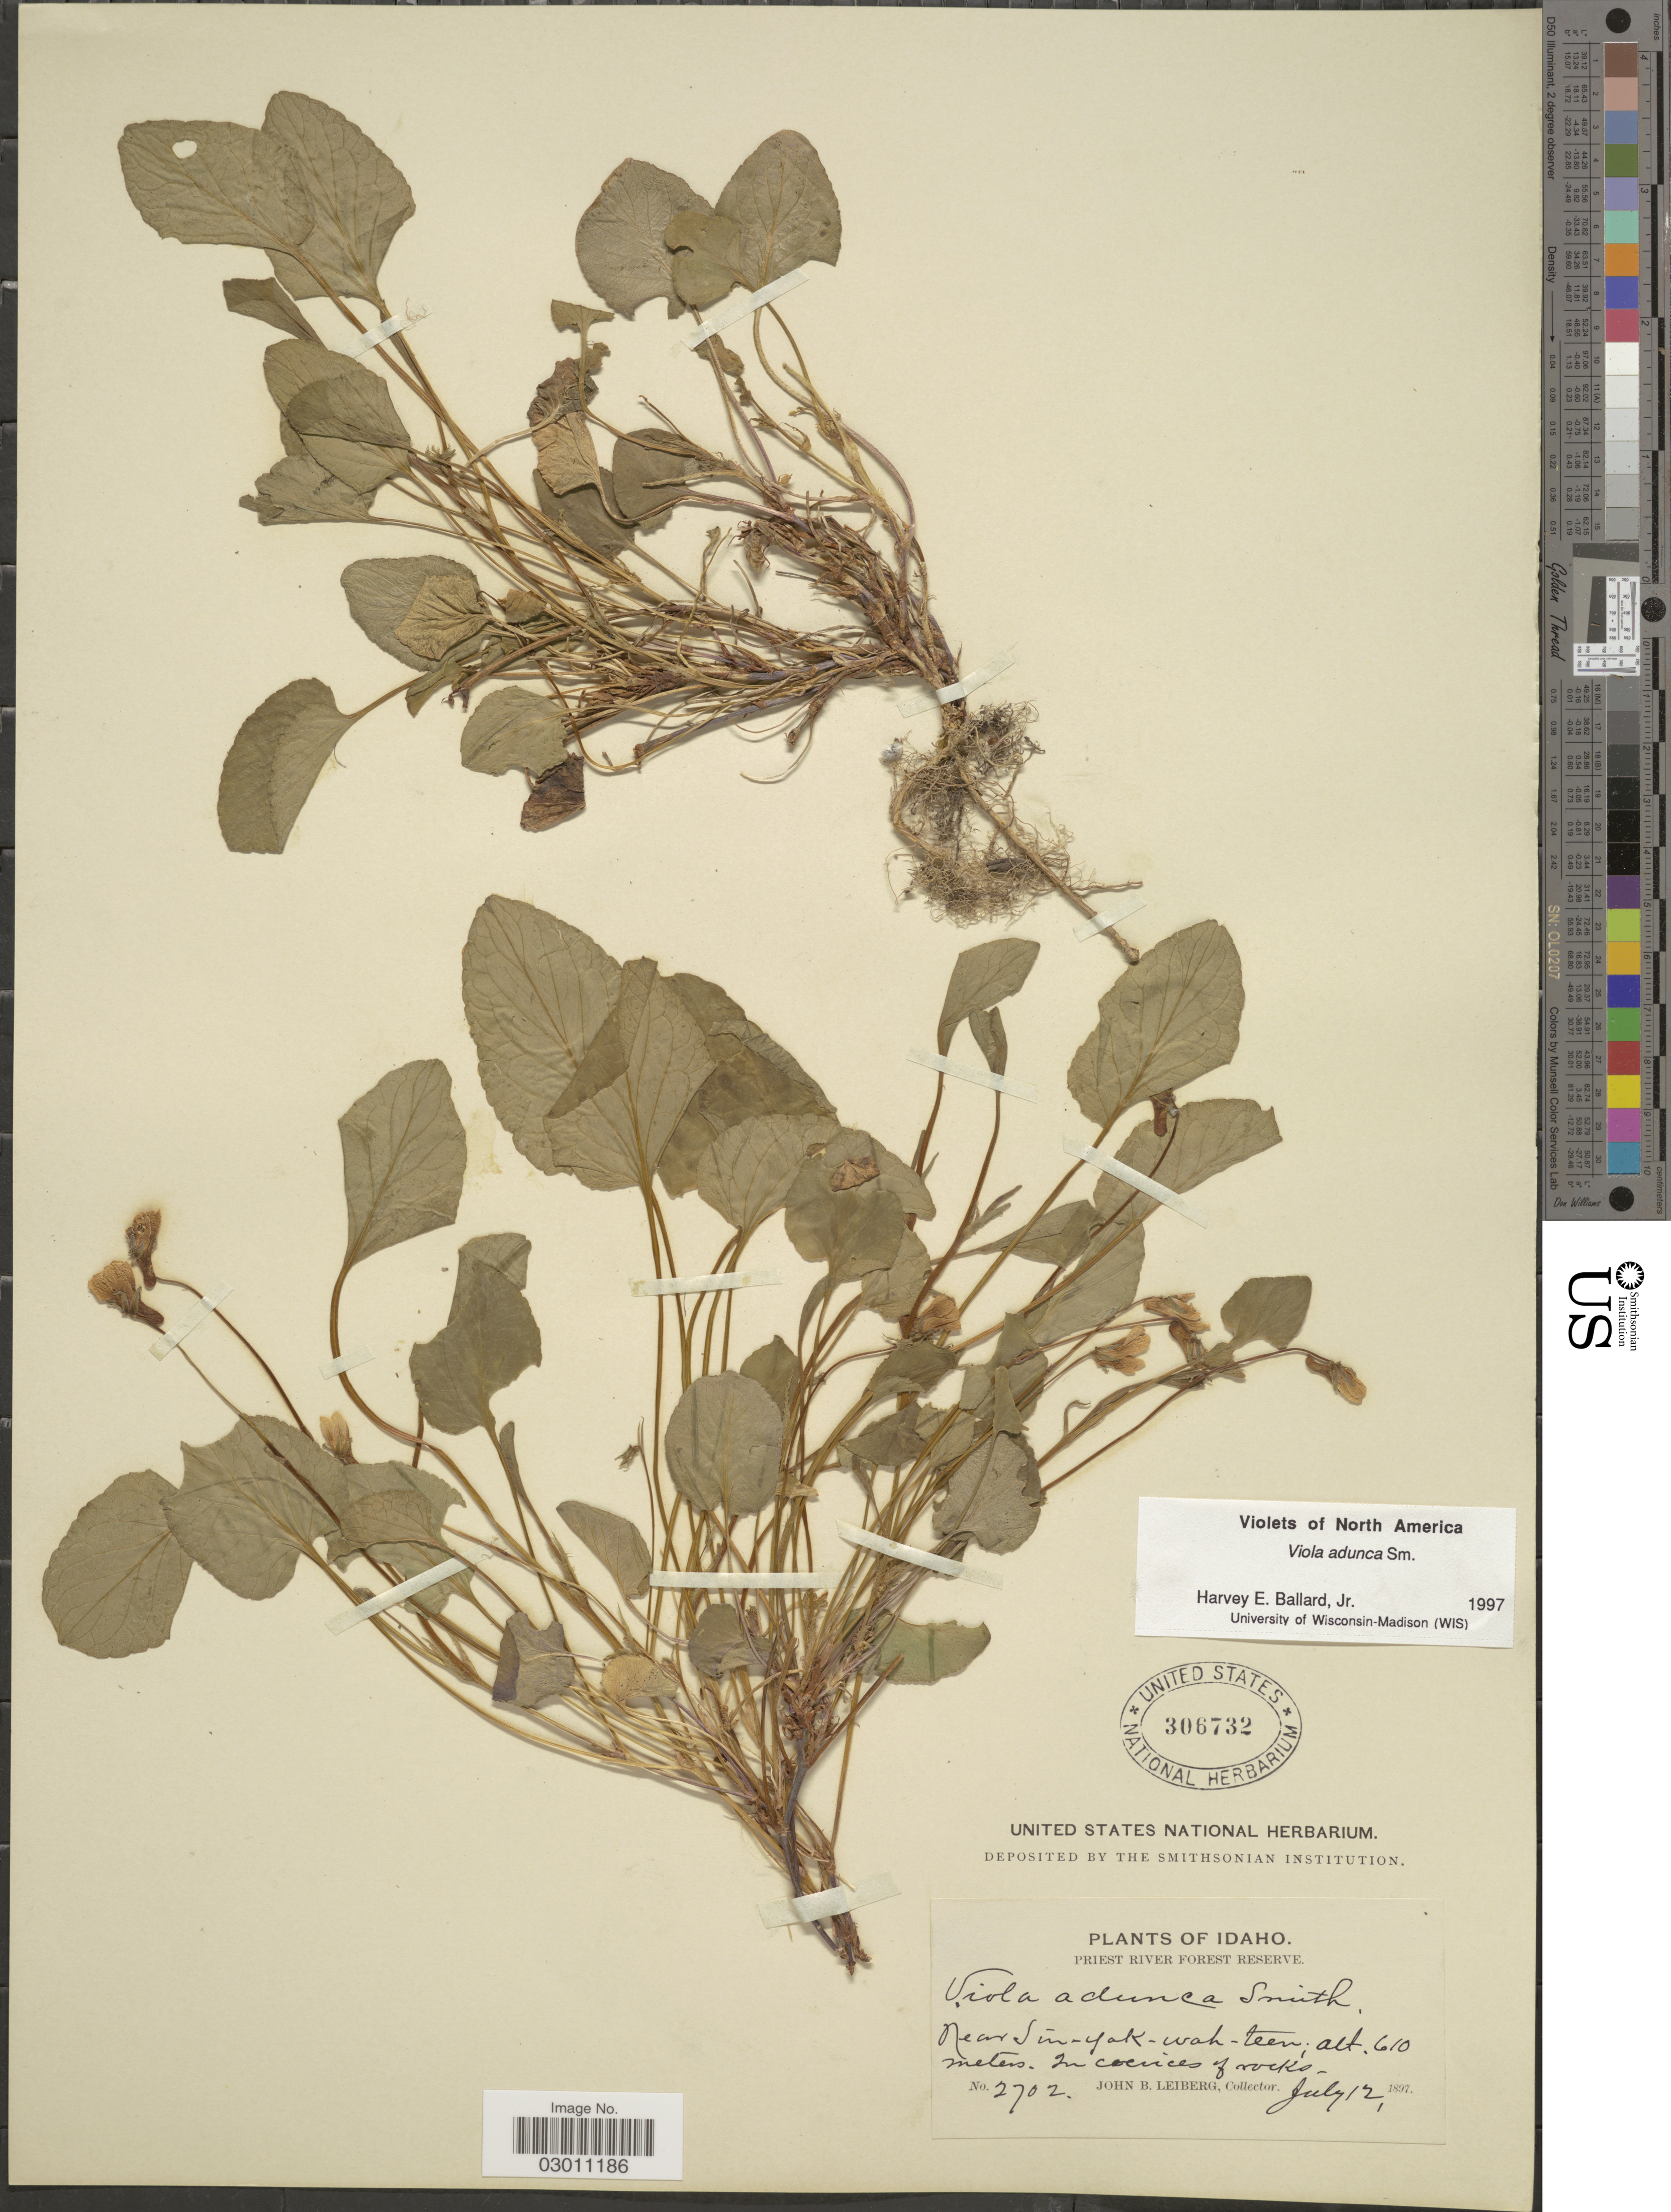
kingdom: Plantae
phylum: Tracheophyta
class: Magnoliopsida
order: Malpighiales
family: Violaceae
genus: Viola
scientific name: Viola adunca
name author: Sm.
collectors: J. B. Leiberg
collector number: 2702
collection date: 1897-07-12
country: United States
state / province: Idaho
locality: Priest River Forest Reserve. Near Sin-Yak-Wah-Teen [Seneacquoteen].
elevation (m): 610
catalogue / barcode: US 306732